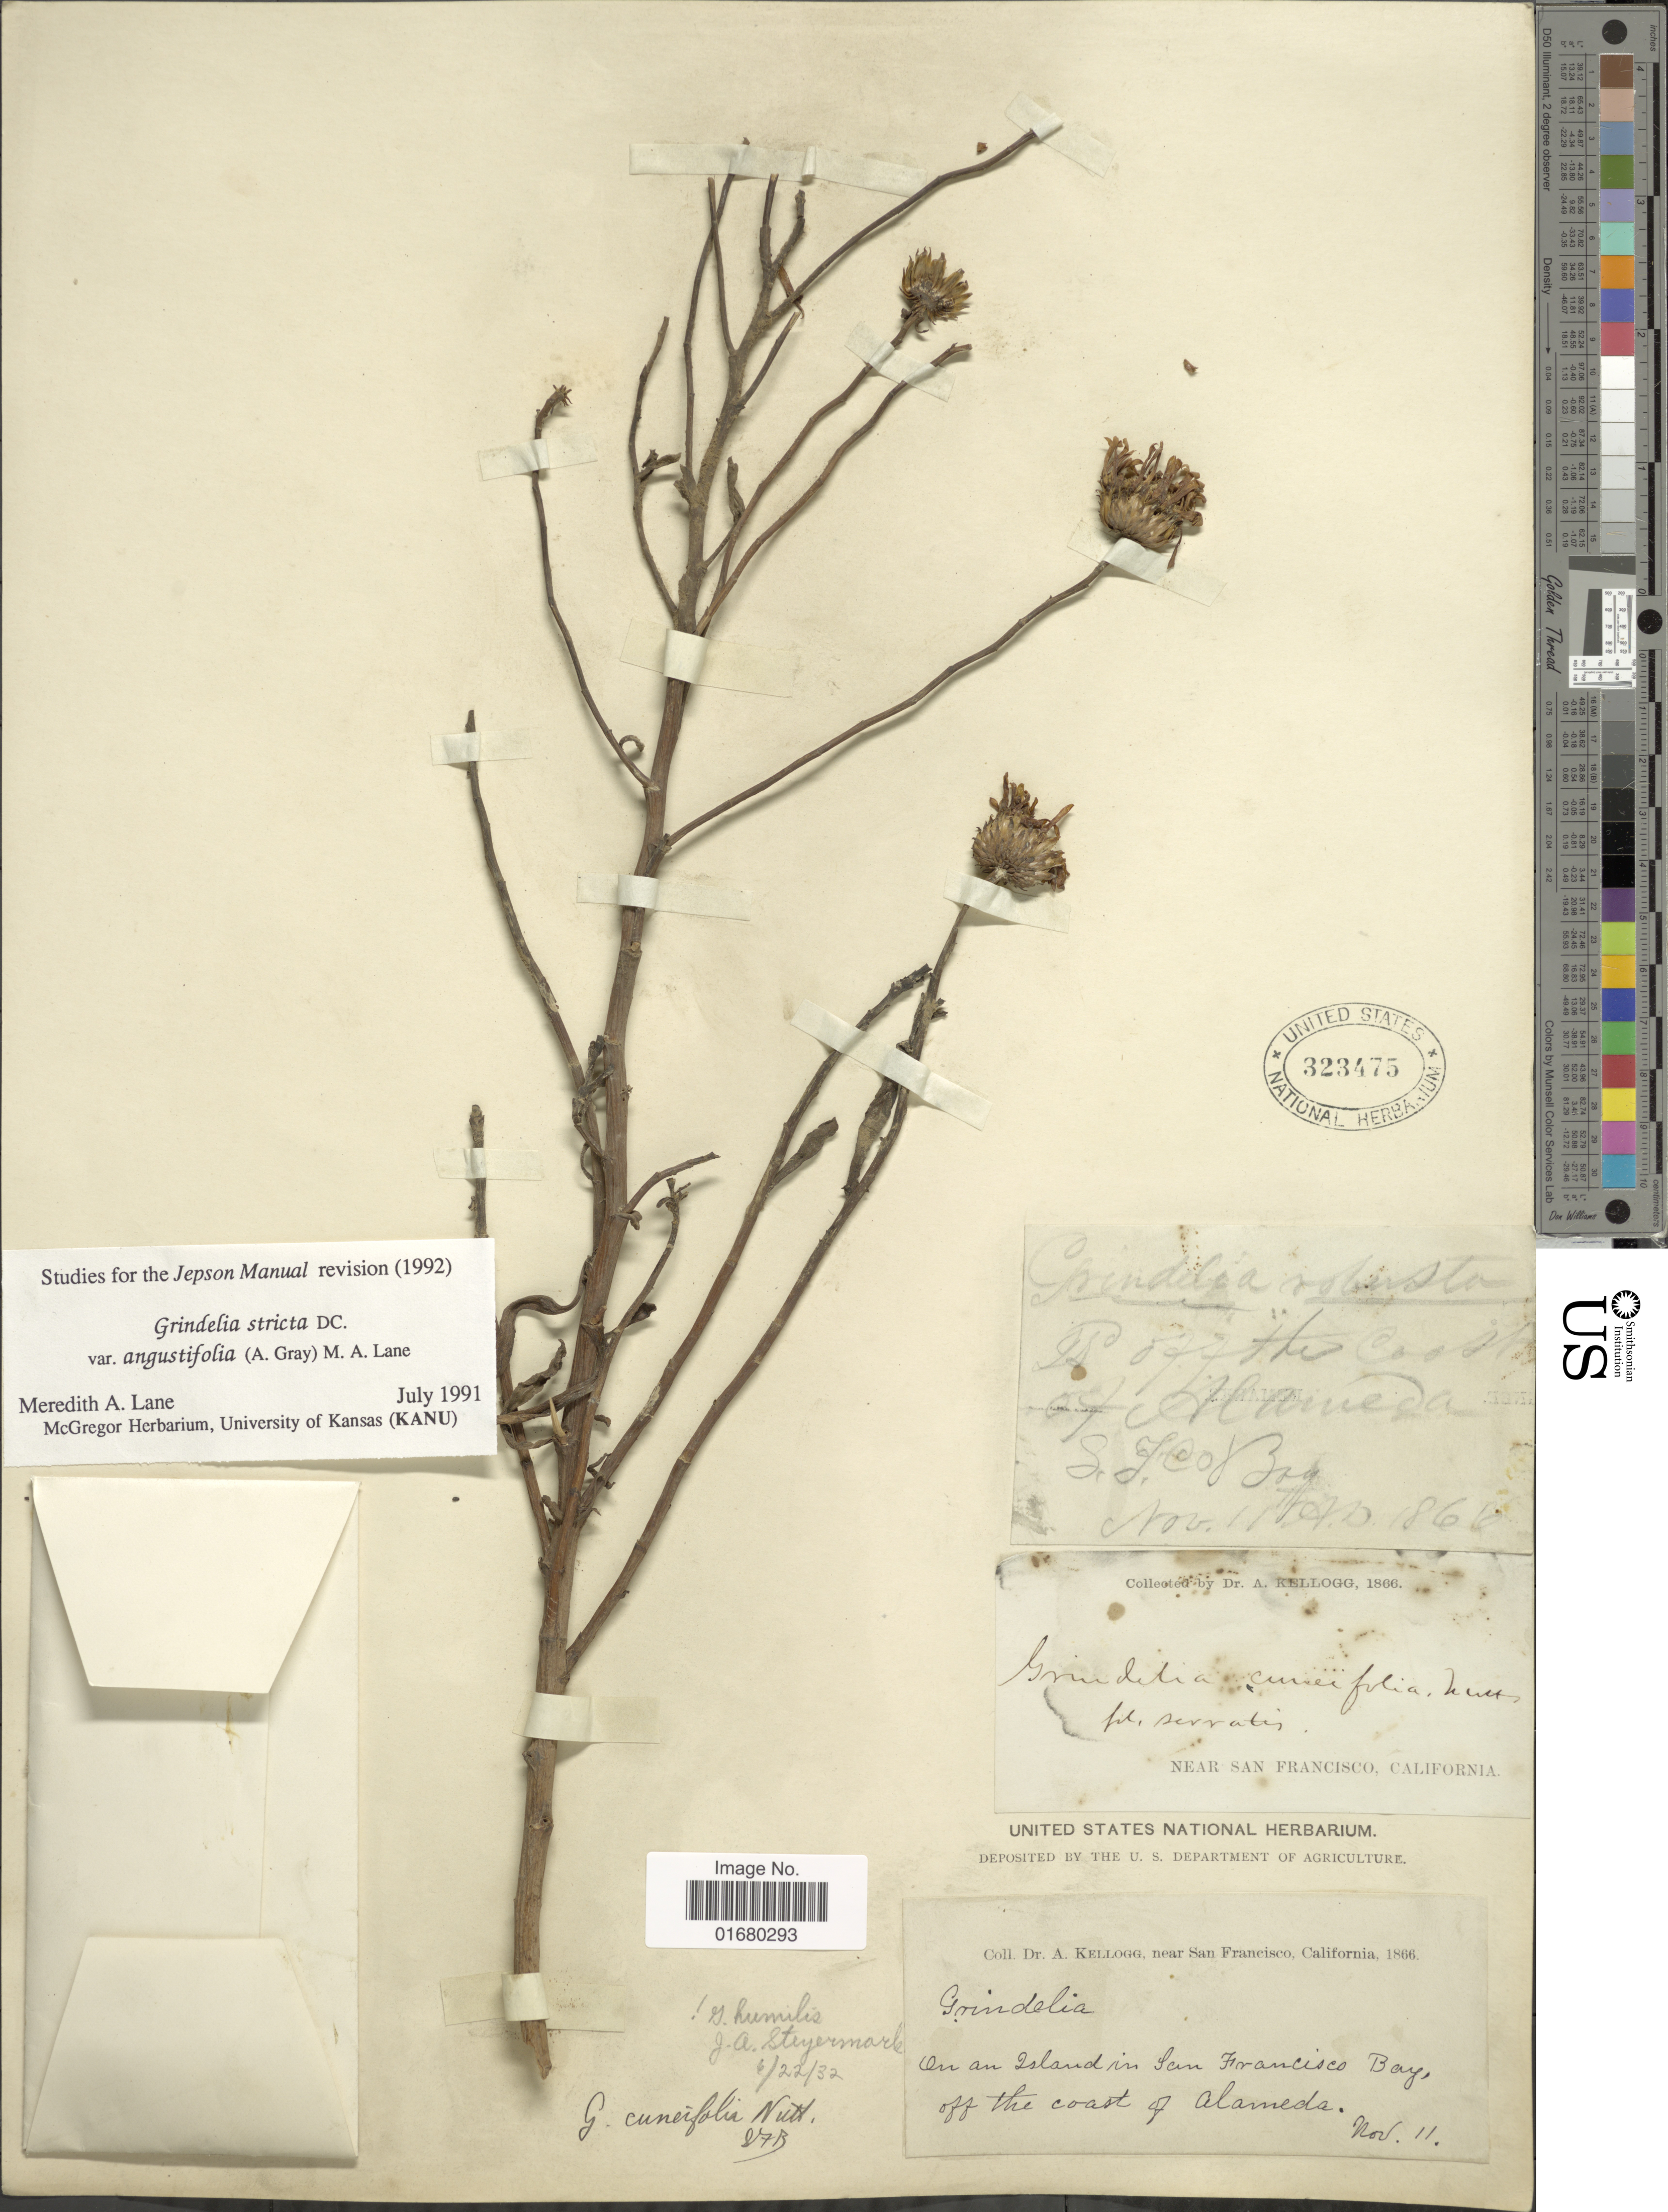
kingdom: Plantae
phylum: Tracheophyta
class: Magnoliopsida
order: Asterales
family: Asteraceae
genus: Grindelia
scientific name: Grindelia stricta var. angustifolia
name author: (A. Gray) M.A. Lane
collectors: A. Kellogg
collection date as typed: Transcribed d/m/y: /11/11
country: United States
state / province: California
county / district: San Francisco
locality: Near San Francisco, on am Island in San Francisco Bay, off the coast of Alameda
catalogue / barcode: US 323475